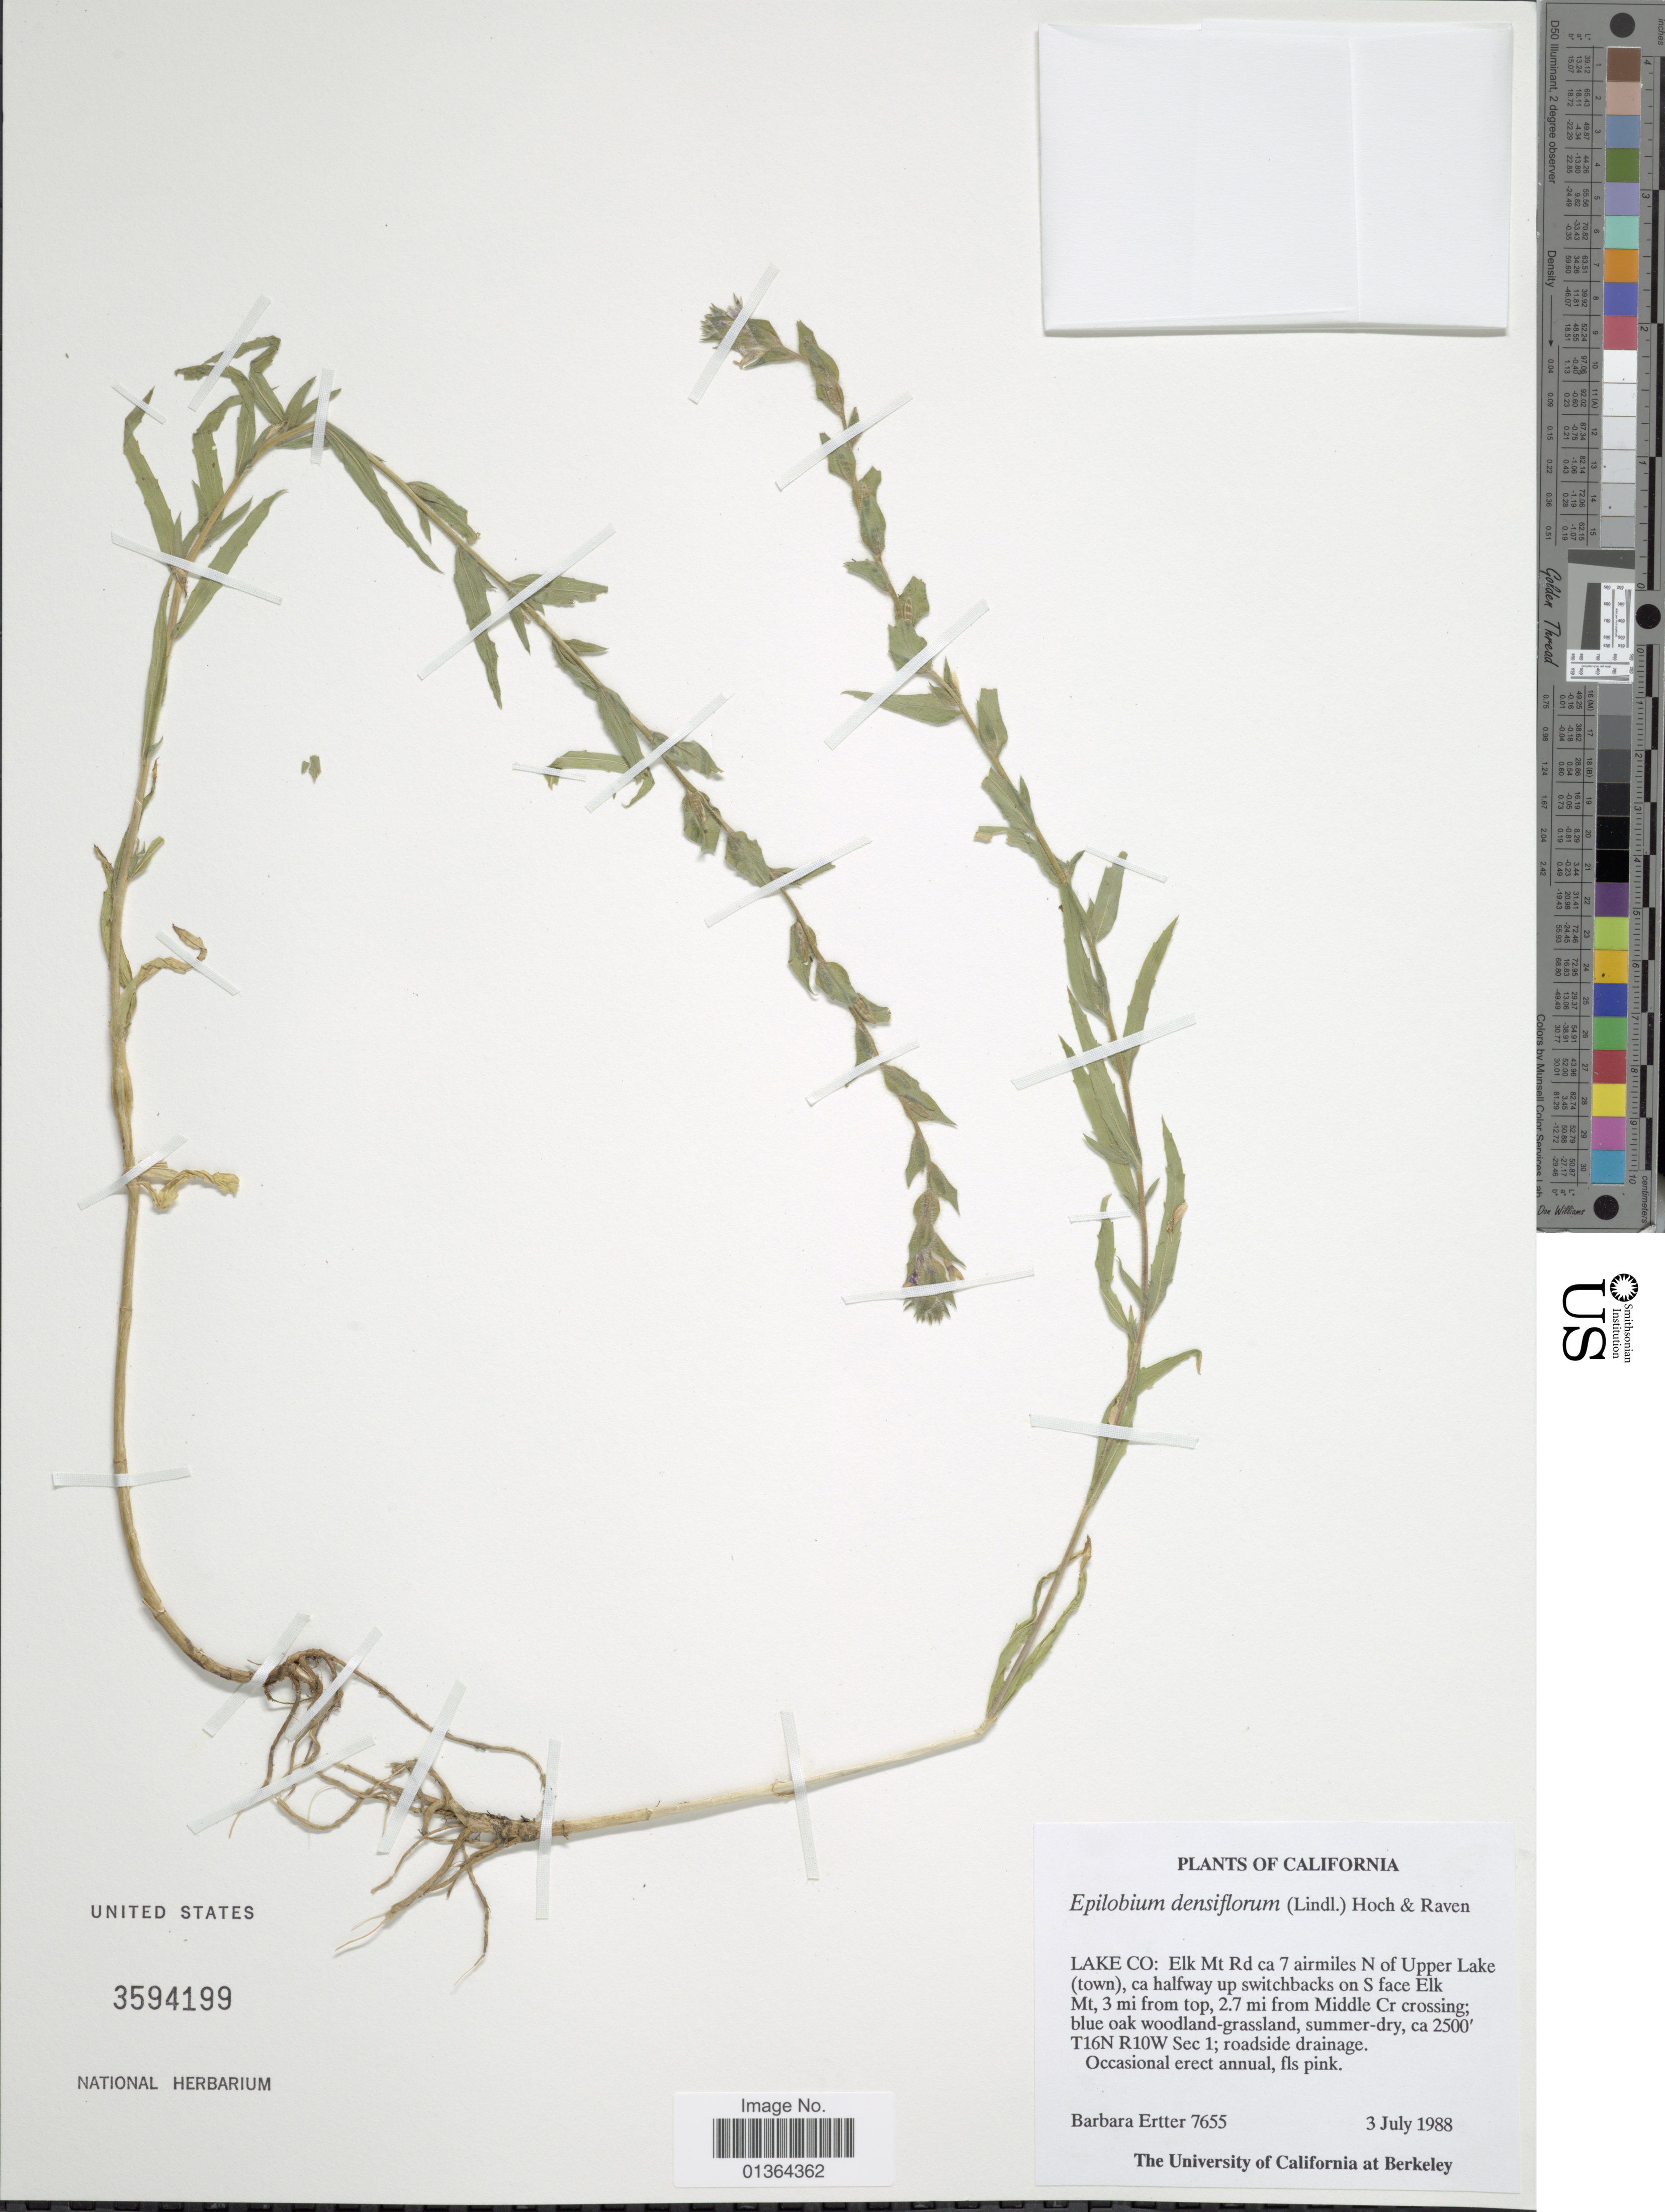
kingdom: Plantae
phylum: Tracheophyta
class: Magnoliopsida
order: Myrtales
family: Onagraceae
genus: Epilobium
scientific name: Epilobium densiflorum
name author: (Lindl.) Hoch & P.H. Raven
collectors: B. Ertter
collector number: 7655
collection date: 1988-07-03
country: United States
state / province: California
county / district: Lake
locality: Lake Co: Elk Mt Rd ca 7 airmiles N of Upper Lake (town), ca halfway up switchbacks on S face Elk Mt, 3 mi from top, 2.7 mi from Middle Cr crossing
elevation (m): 762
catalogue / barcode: US 3594199